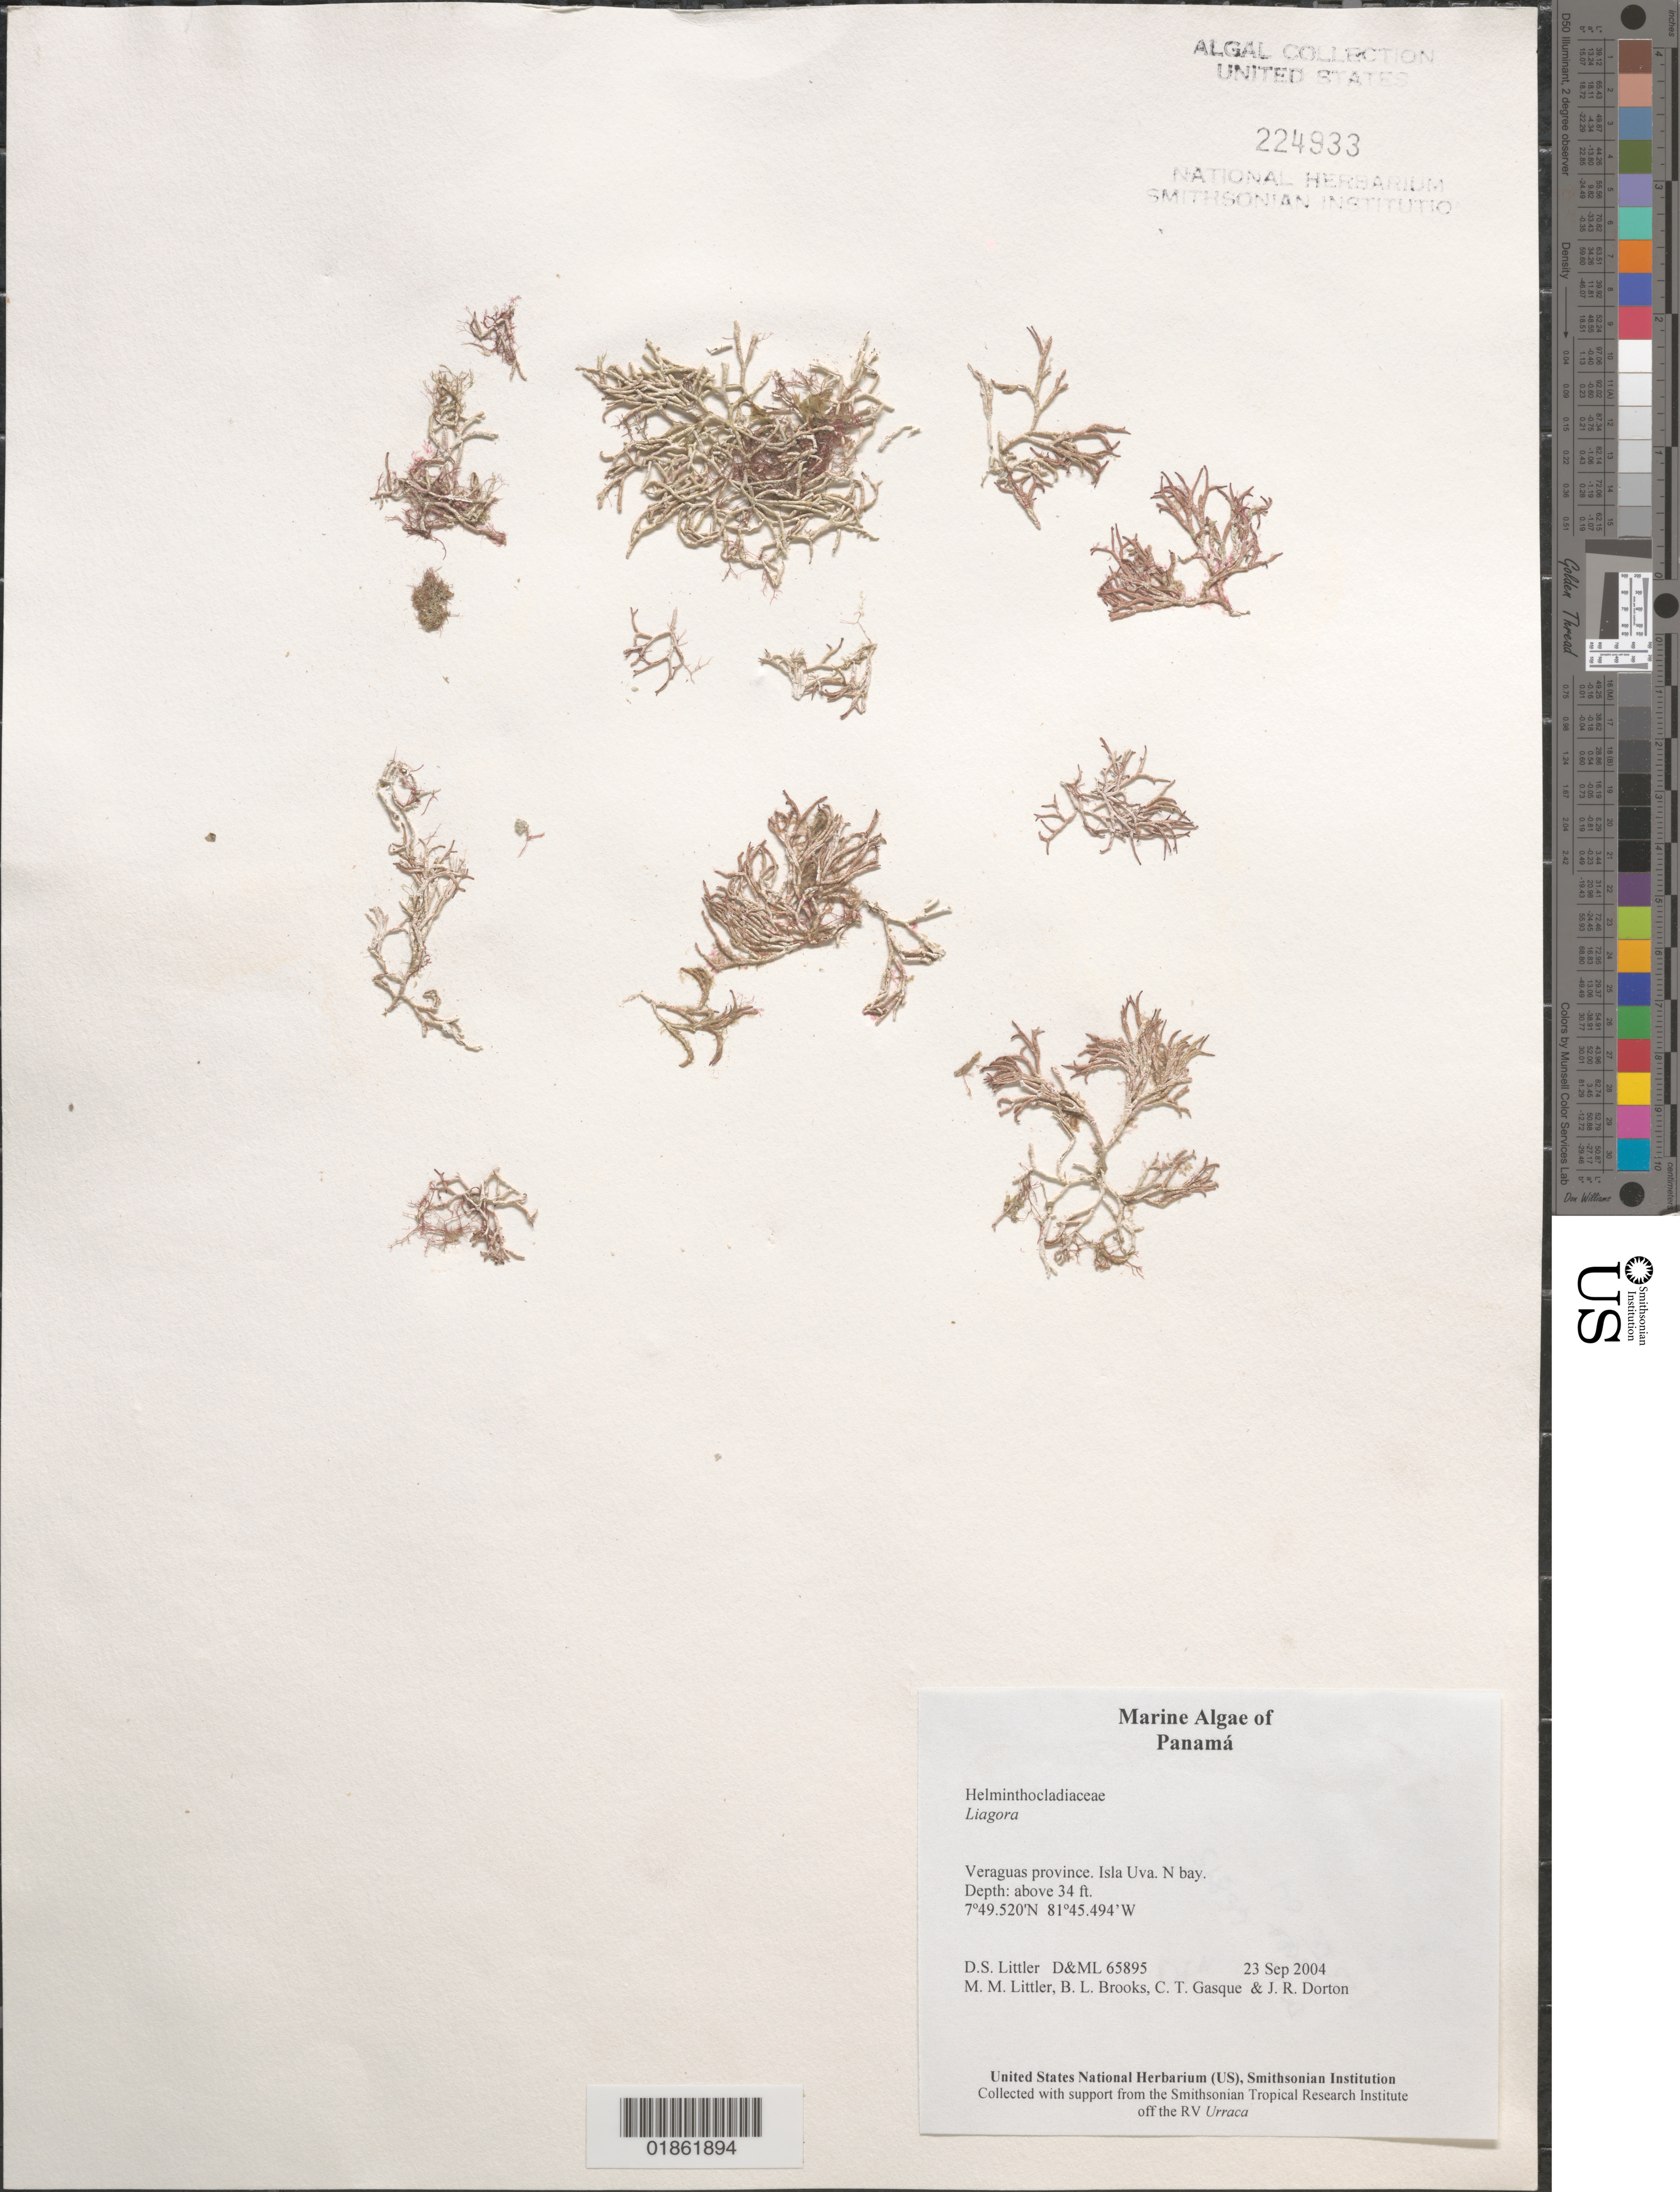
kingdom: Plantae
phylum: Rhodophyta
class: Florideophyceae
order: Nemaliales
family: Liagoraceae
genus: Liagora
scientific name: Liagora sp.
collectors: D. S. Littler, M. M. Littler, J. Dorton & C. Gasque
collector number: D&ML 65895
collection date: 2004-09-23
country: Panama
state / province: Veraguas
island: Uva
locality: Islas Conteras. E of Isla Uva. N bay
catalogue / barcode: US 224933